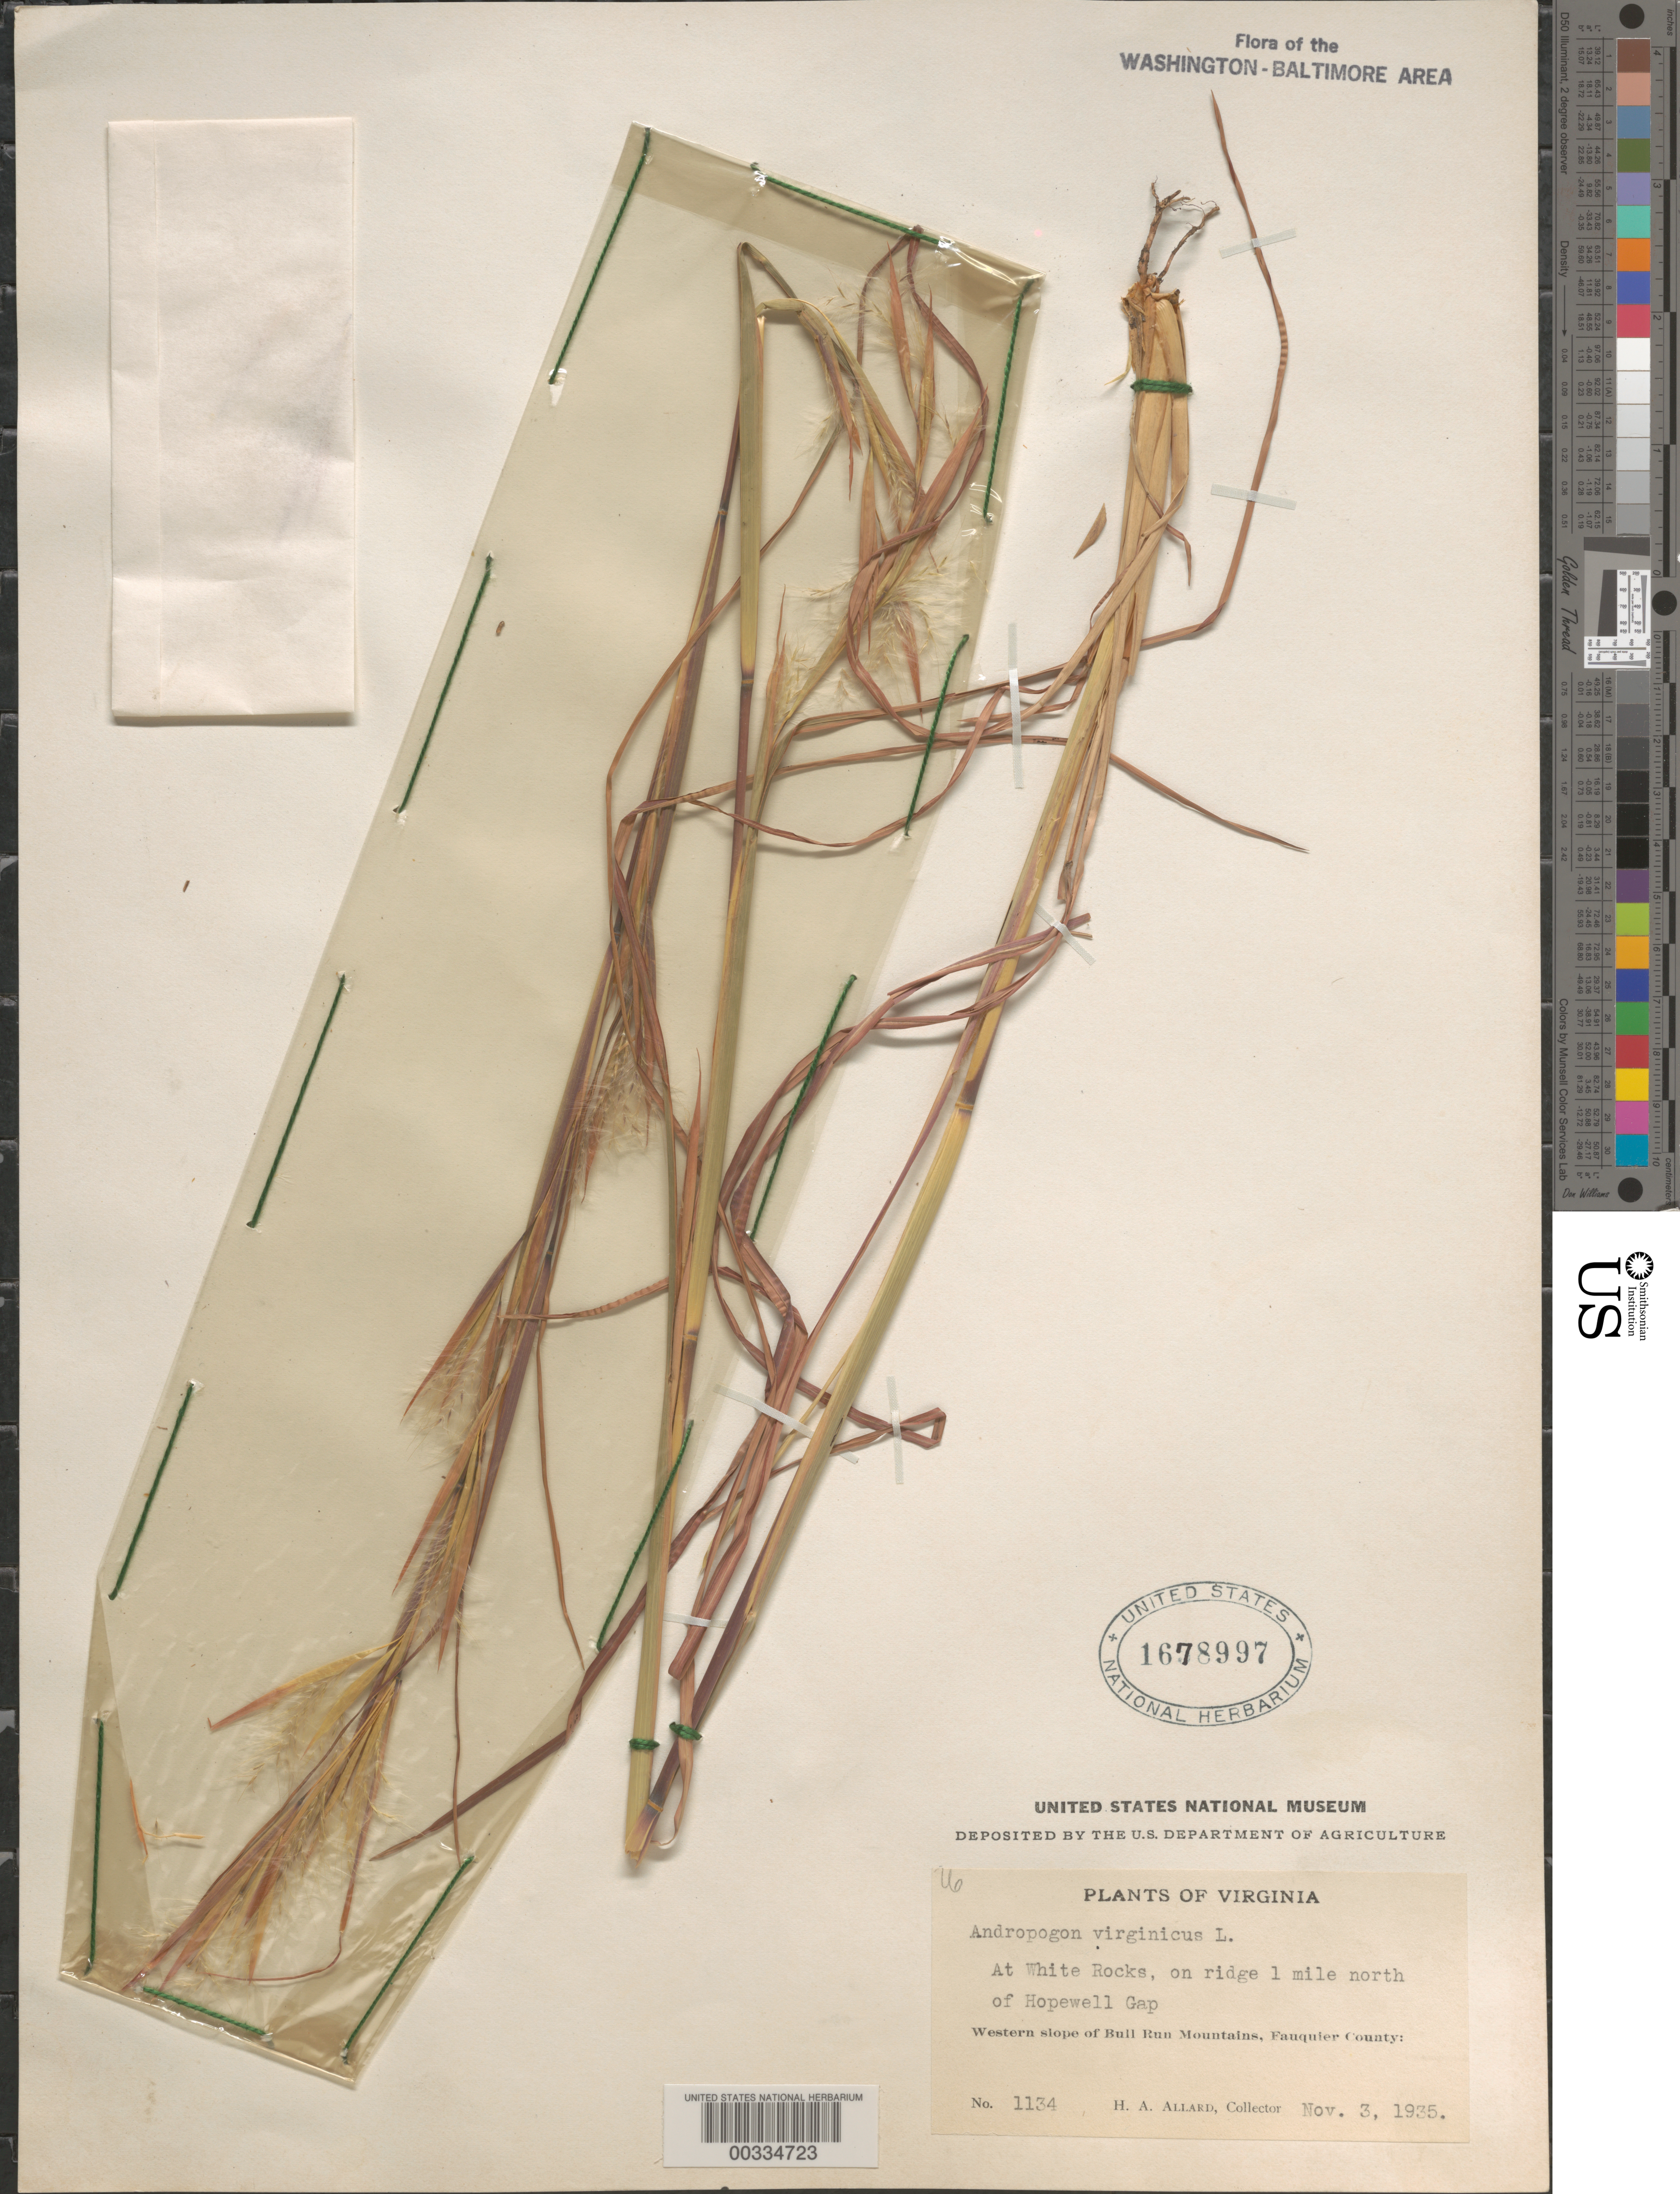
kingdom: Plantae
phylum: Tracheophyta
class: Liliopsida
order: Poales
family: Poaceae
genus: Andropogon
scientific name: Andropogon virginicus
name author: L.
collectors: H. A. Allard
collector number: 1134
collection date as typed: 03 Nov 1935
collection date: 1935-11-03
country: United States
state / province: Virginia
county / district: Fauquier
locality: White Rocks, on ridge 1 mi. N of Hopewell Gap, western slope of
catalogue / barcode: US 1678997